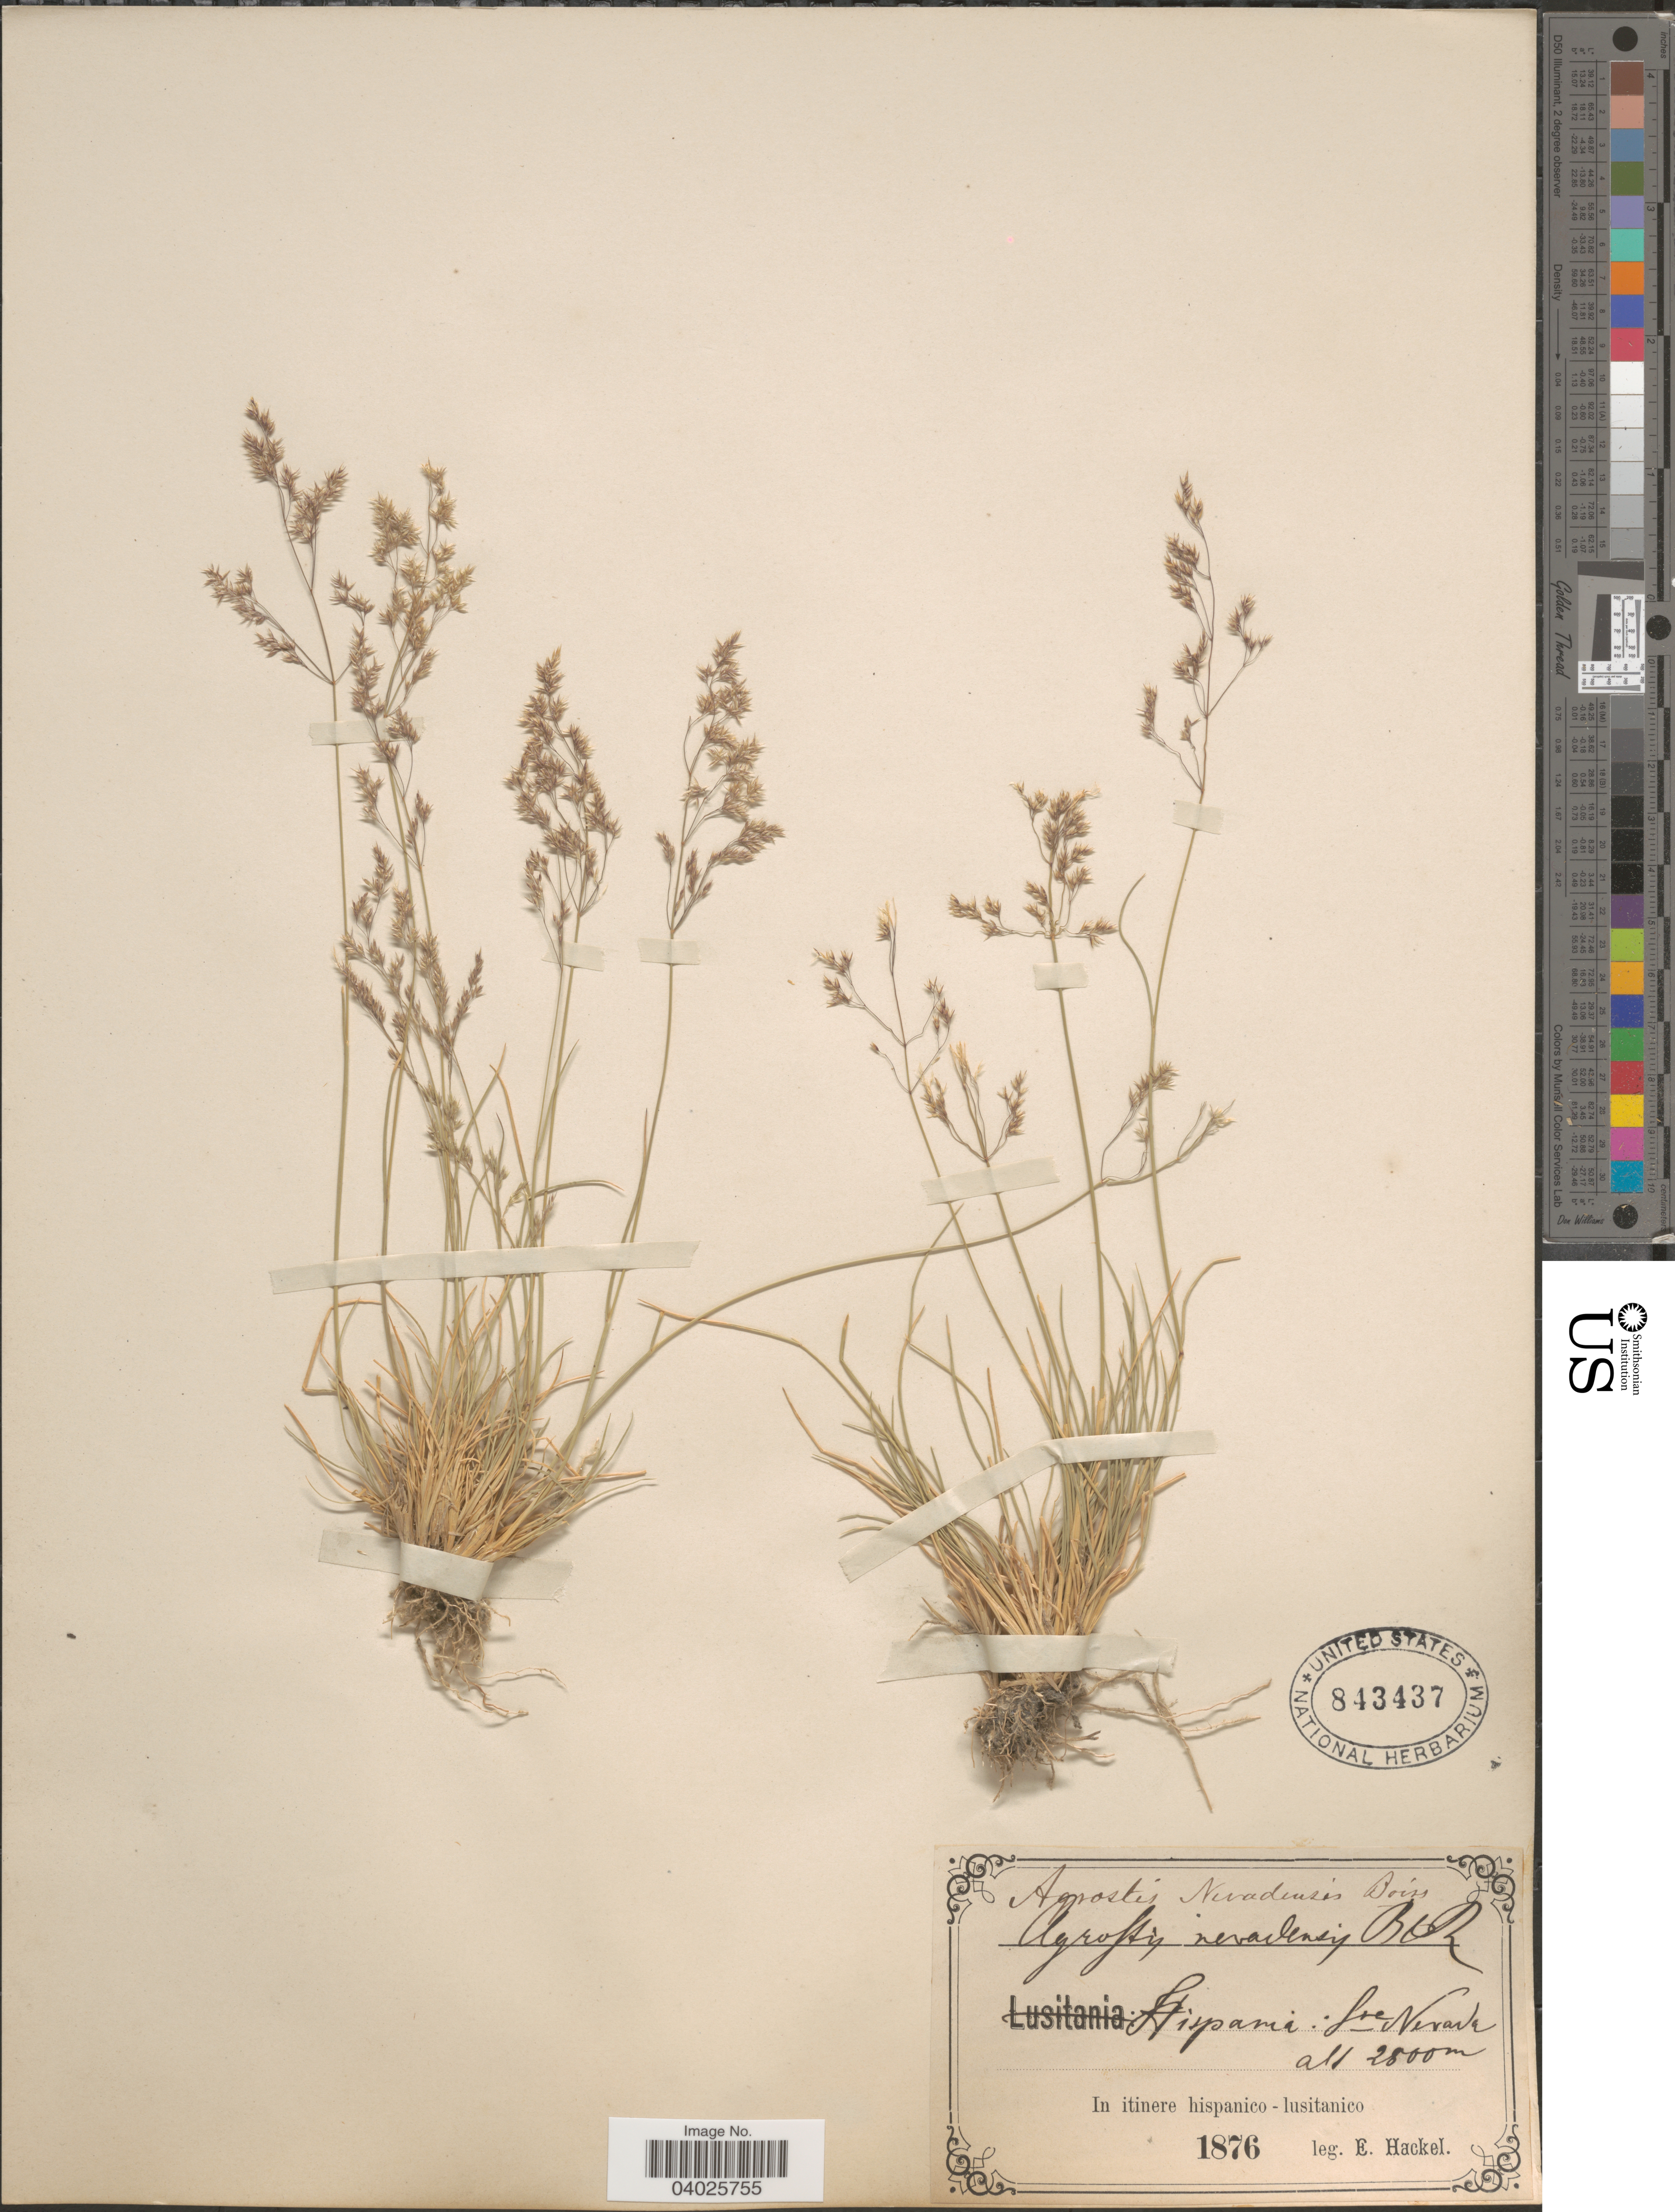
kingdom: Plantae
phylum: Tracheophyta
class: Liliopsida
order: Poales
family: Poaceae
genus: Agrostis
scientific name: Agrostis nevadensis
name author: Boiss.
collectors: E. Hackel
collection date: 1876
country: Spain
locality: Hispania: Sre Nevada. In itinere hispanico - lusitanico.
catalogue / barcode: US 843437